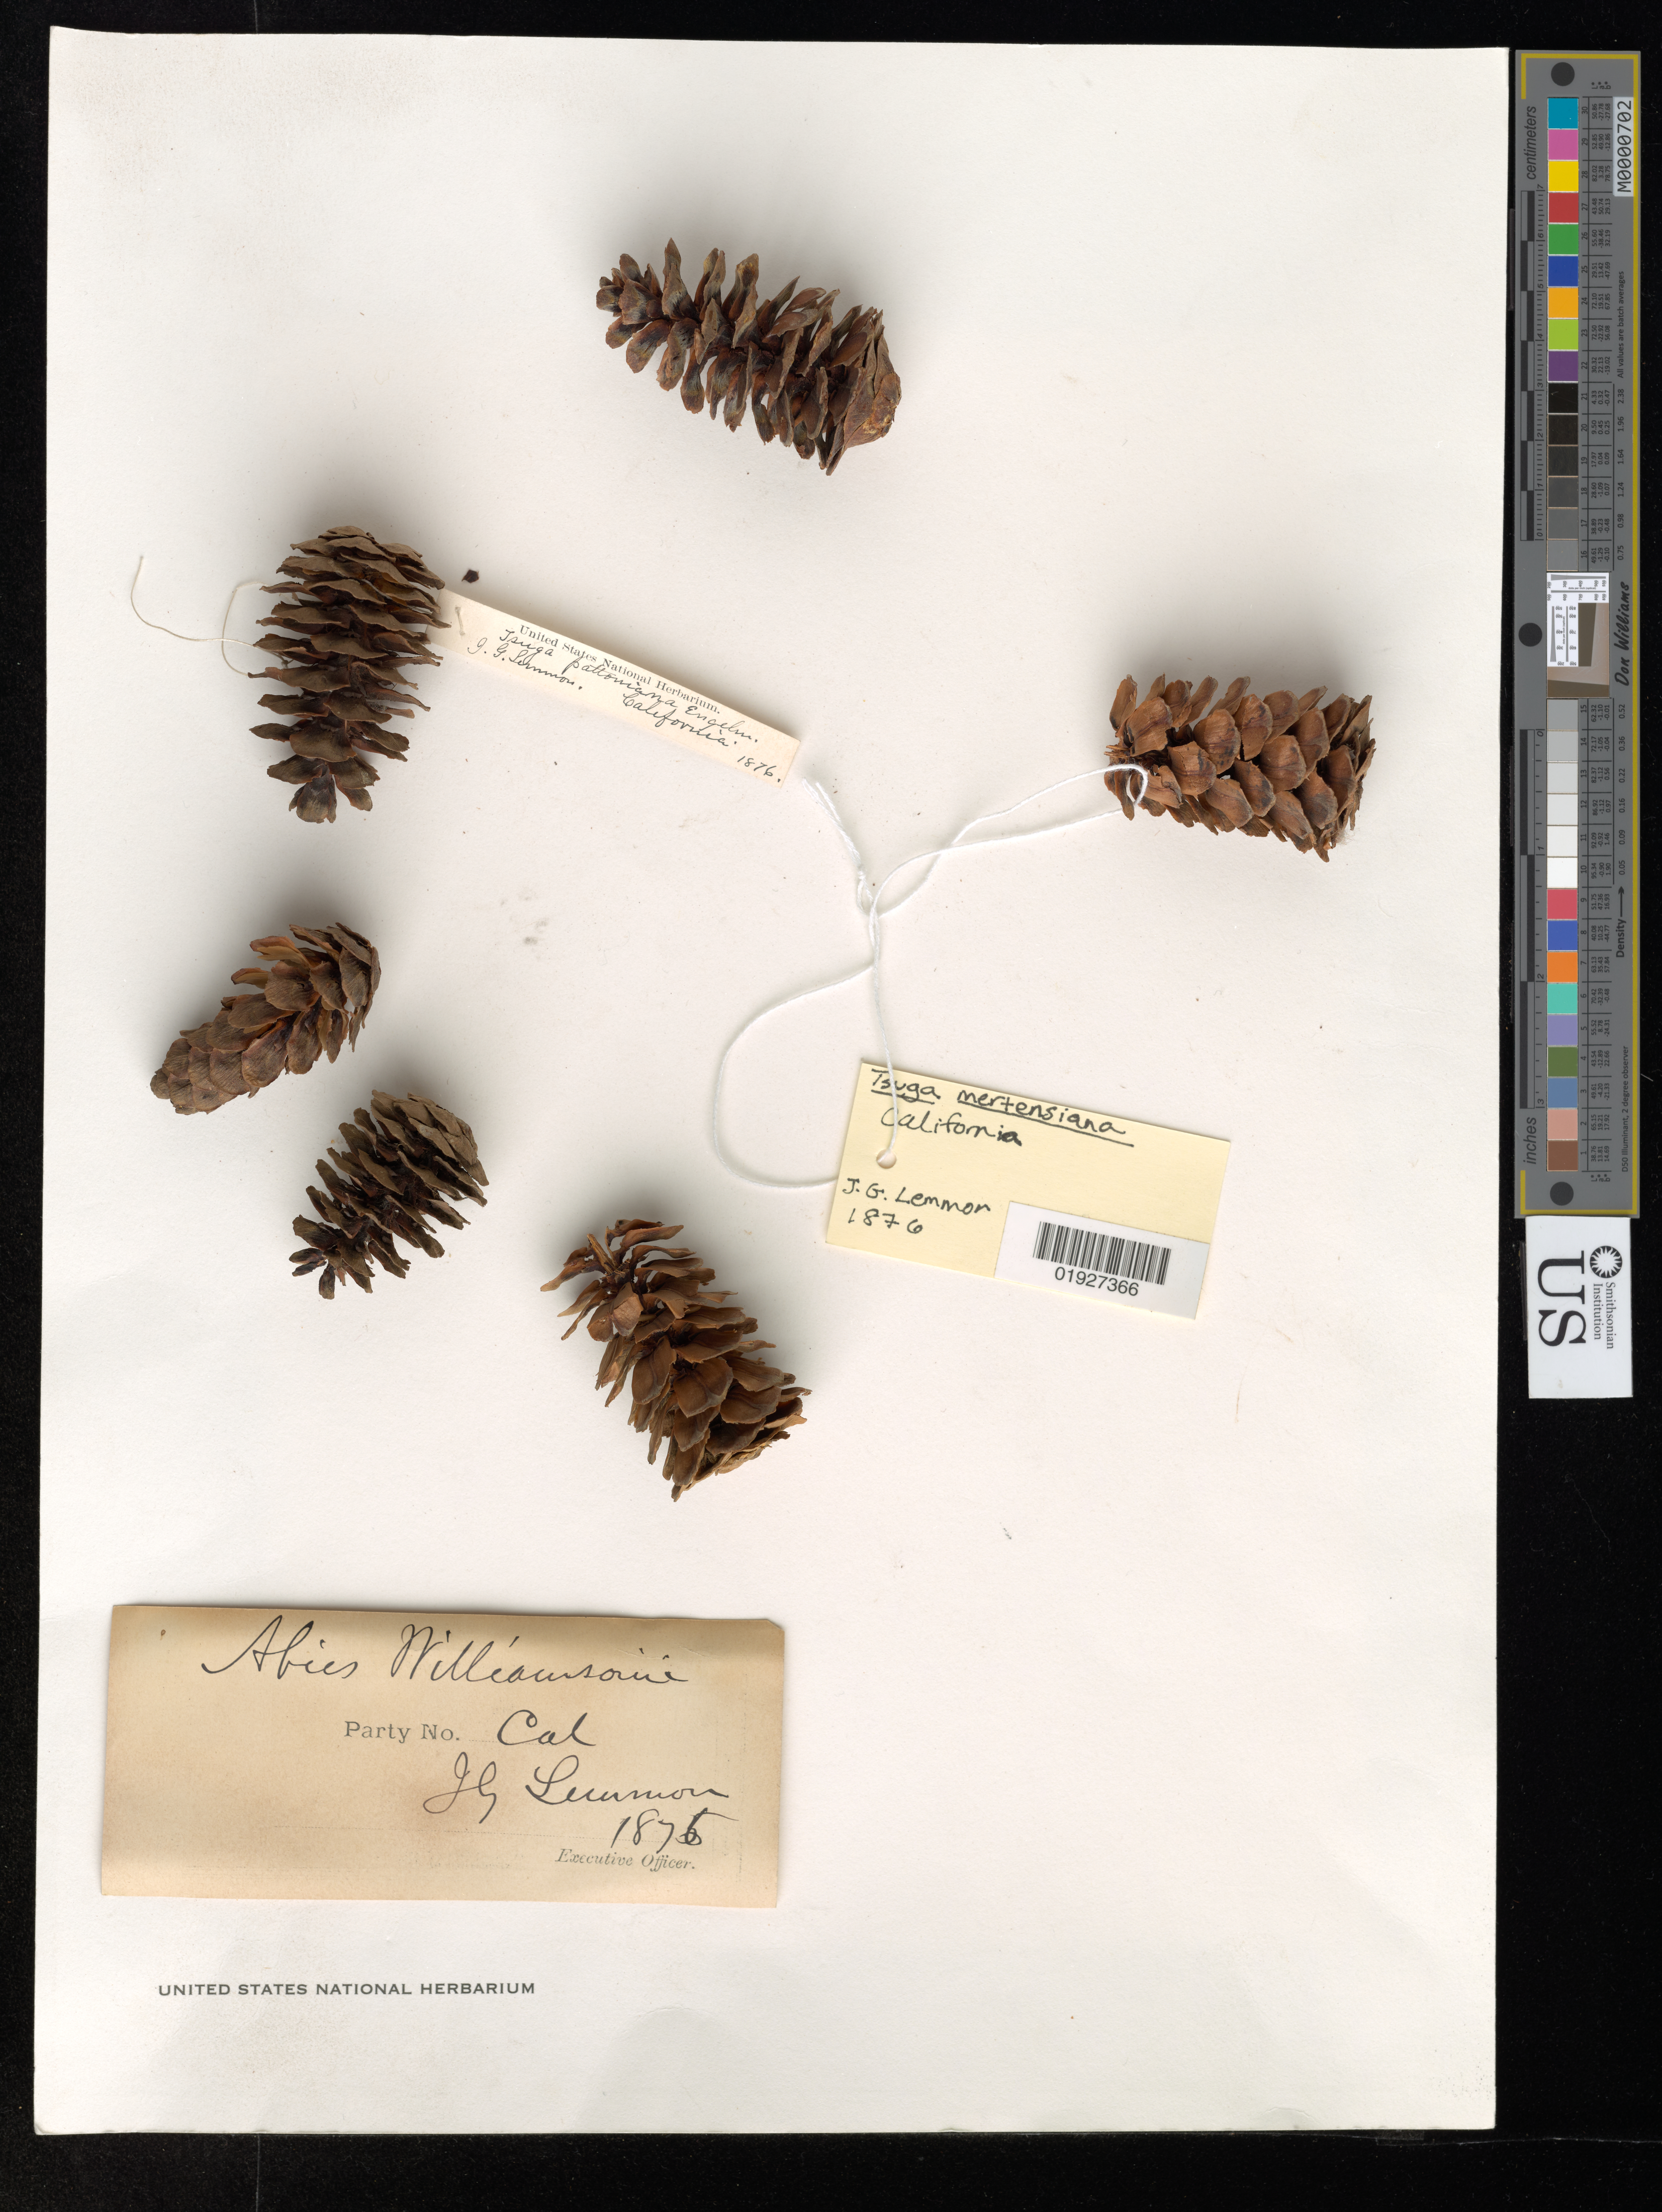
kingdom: Plantae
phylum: Tracheophyta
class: Pinopsida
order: Pinales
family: Pinaceae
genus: Tsuga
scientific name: Tsuga mertensiana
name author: (Bong.) Carrière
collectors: J. Lemmon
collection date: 1876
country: United States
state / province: California